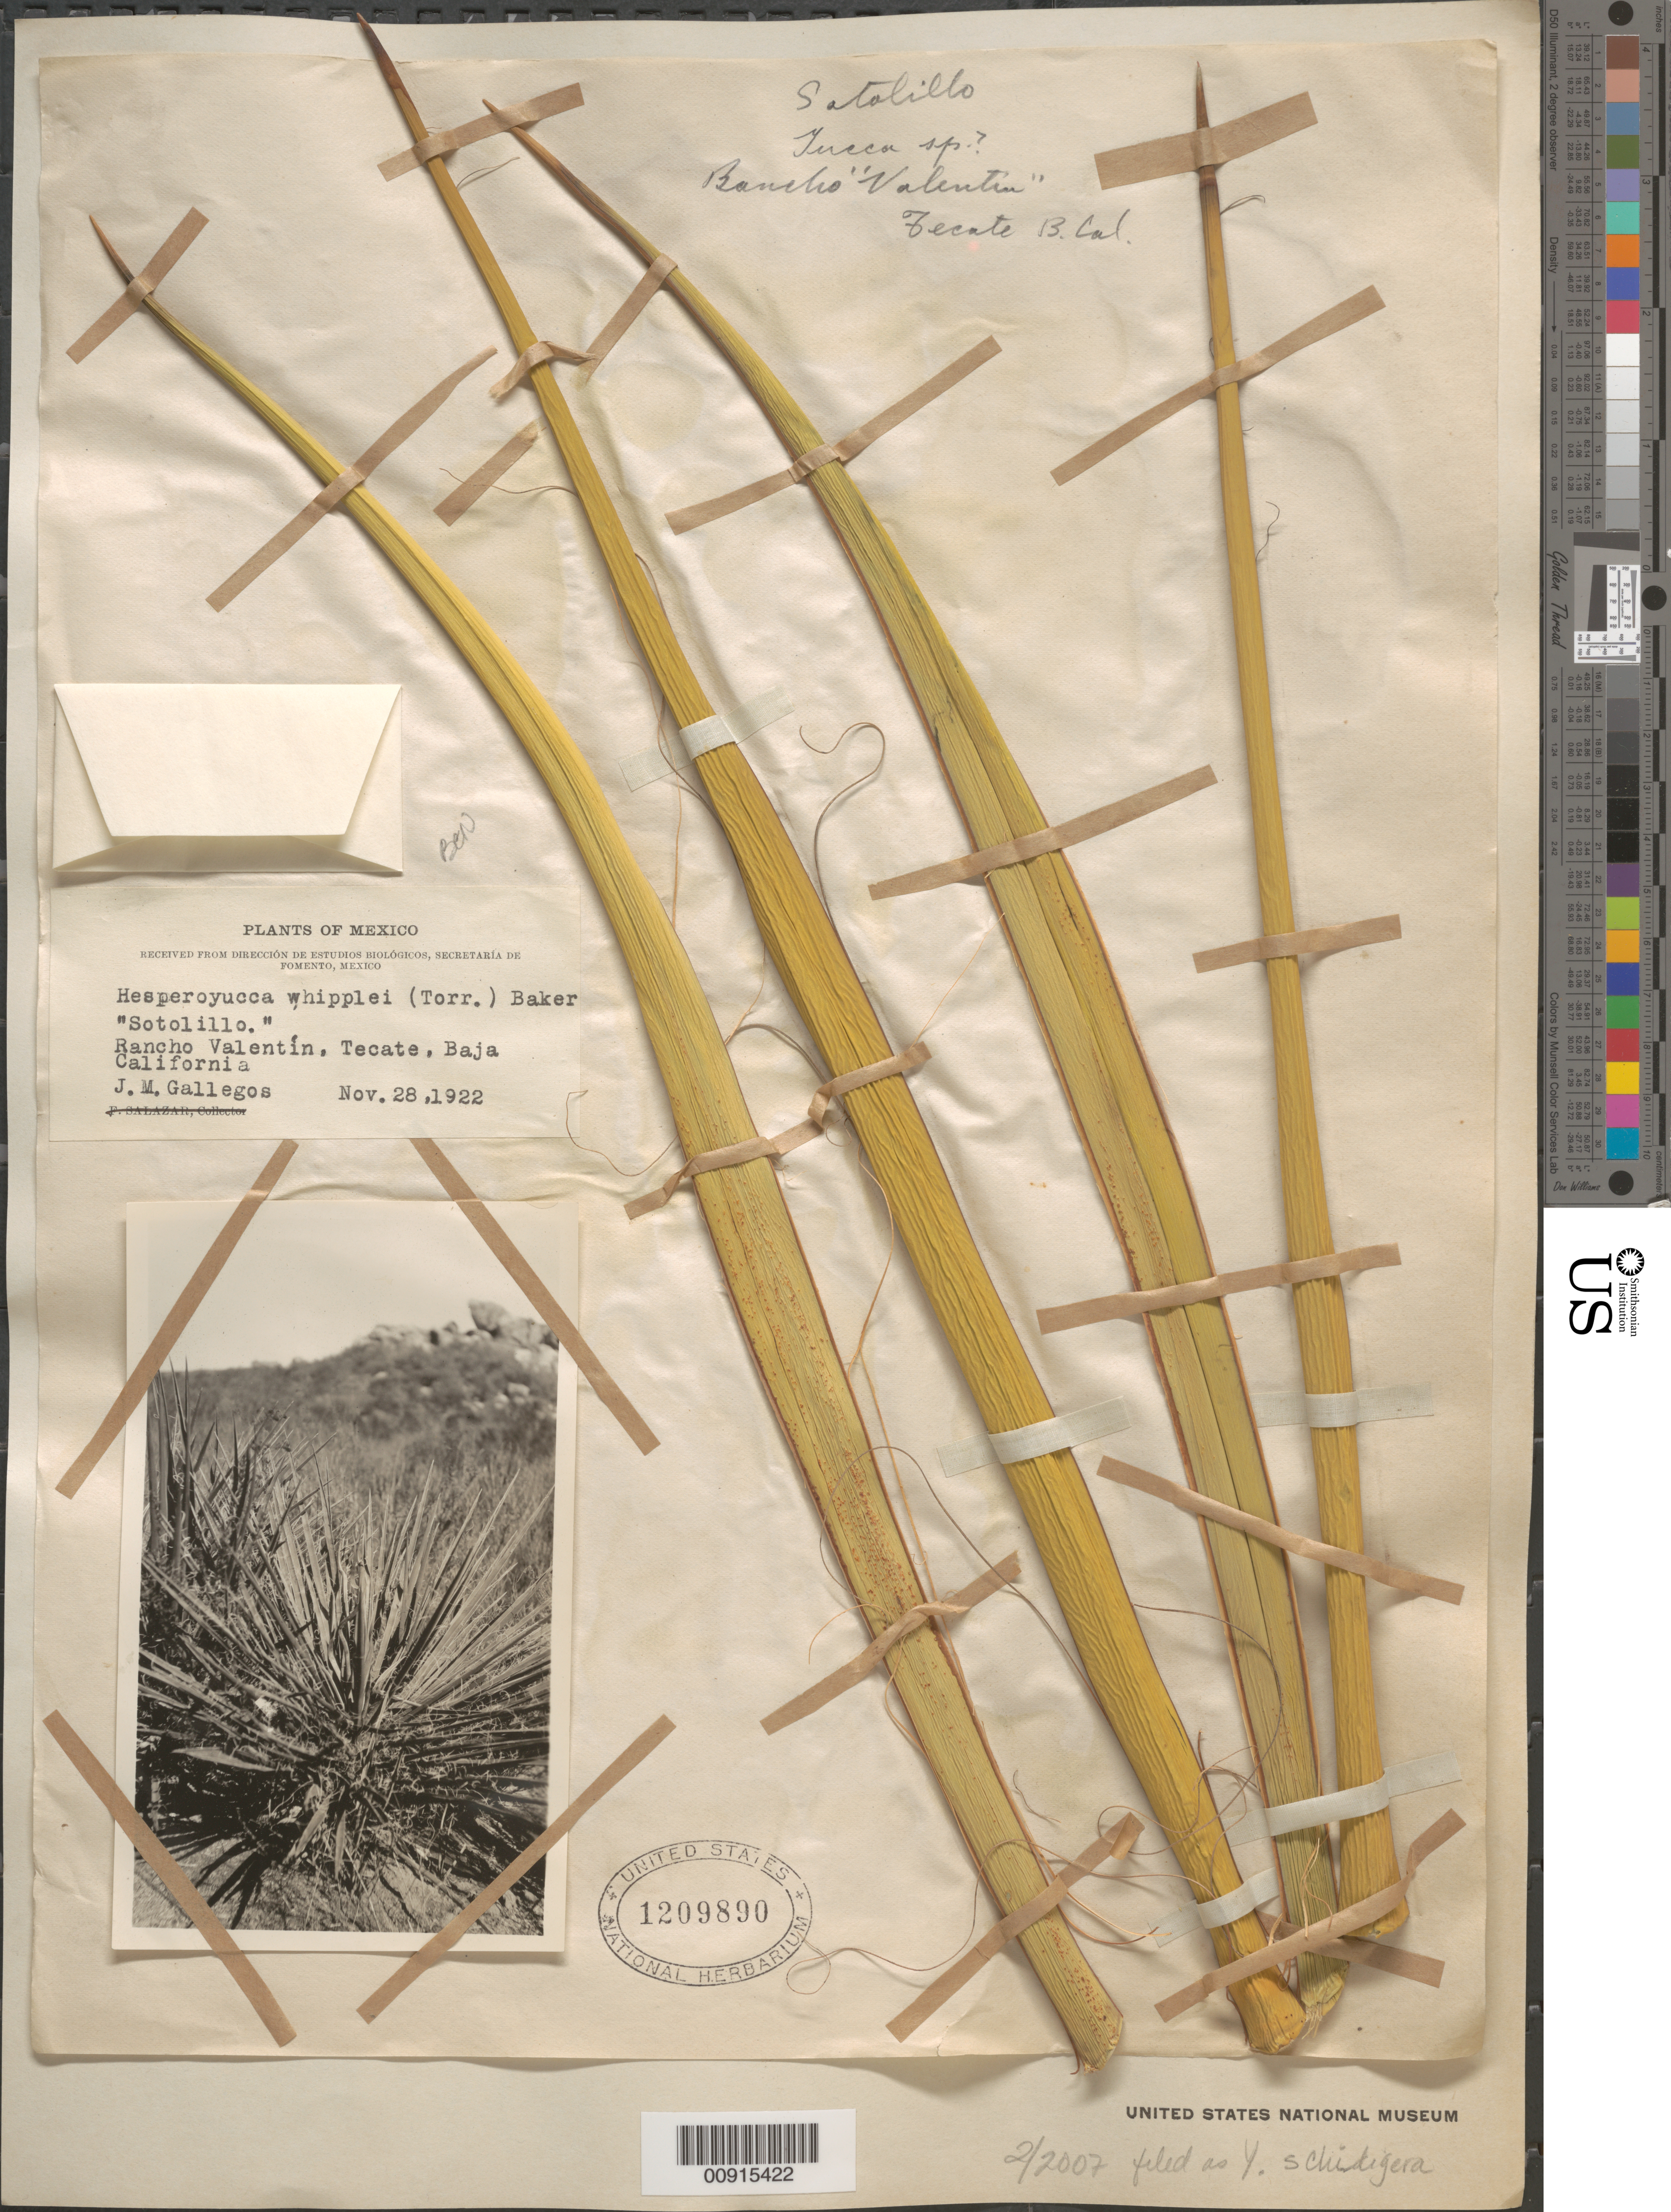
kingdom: Plantae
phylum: Tracheophyta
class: Liliopsida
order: Asparagales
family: Asparagaceae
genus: Yucca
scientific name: Yucca schidigera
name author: Roezl ex Ortgies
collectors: J. Gallegos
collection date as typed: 28 Nov 1922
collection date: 1922-11-28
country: Mexico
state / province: Baja California Norte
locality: Rancho Valentín, Tecate, Baja California.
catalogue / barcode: US 1209890